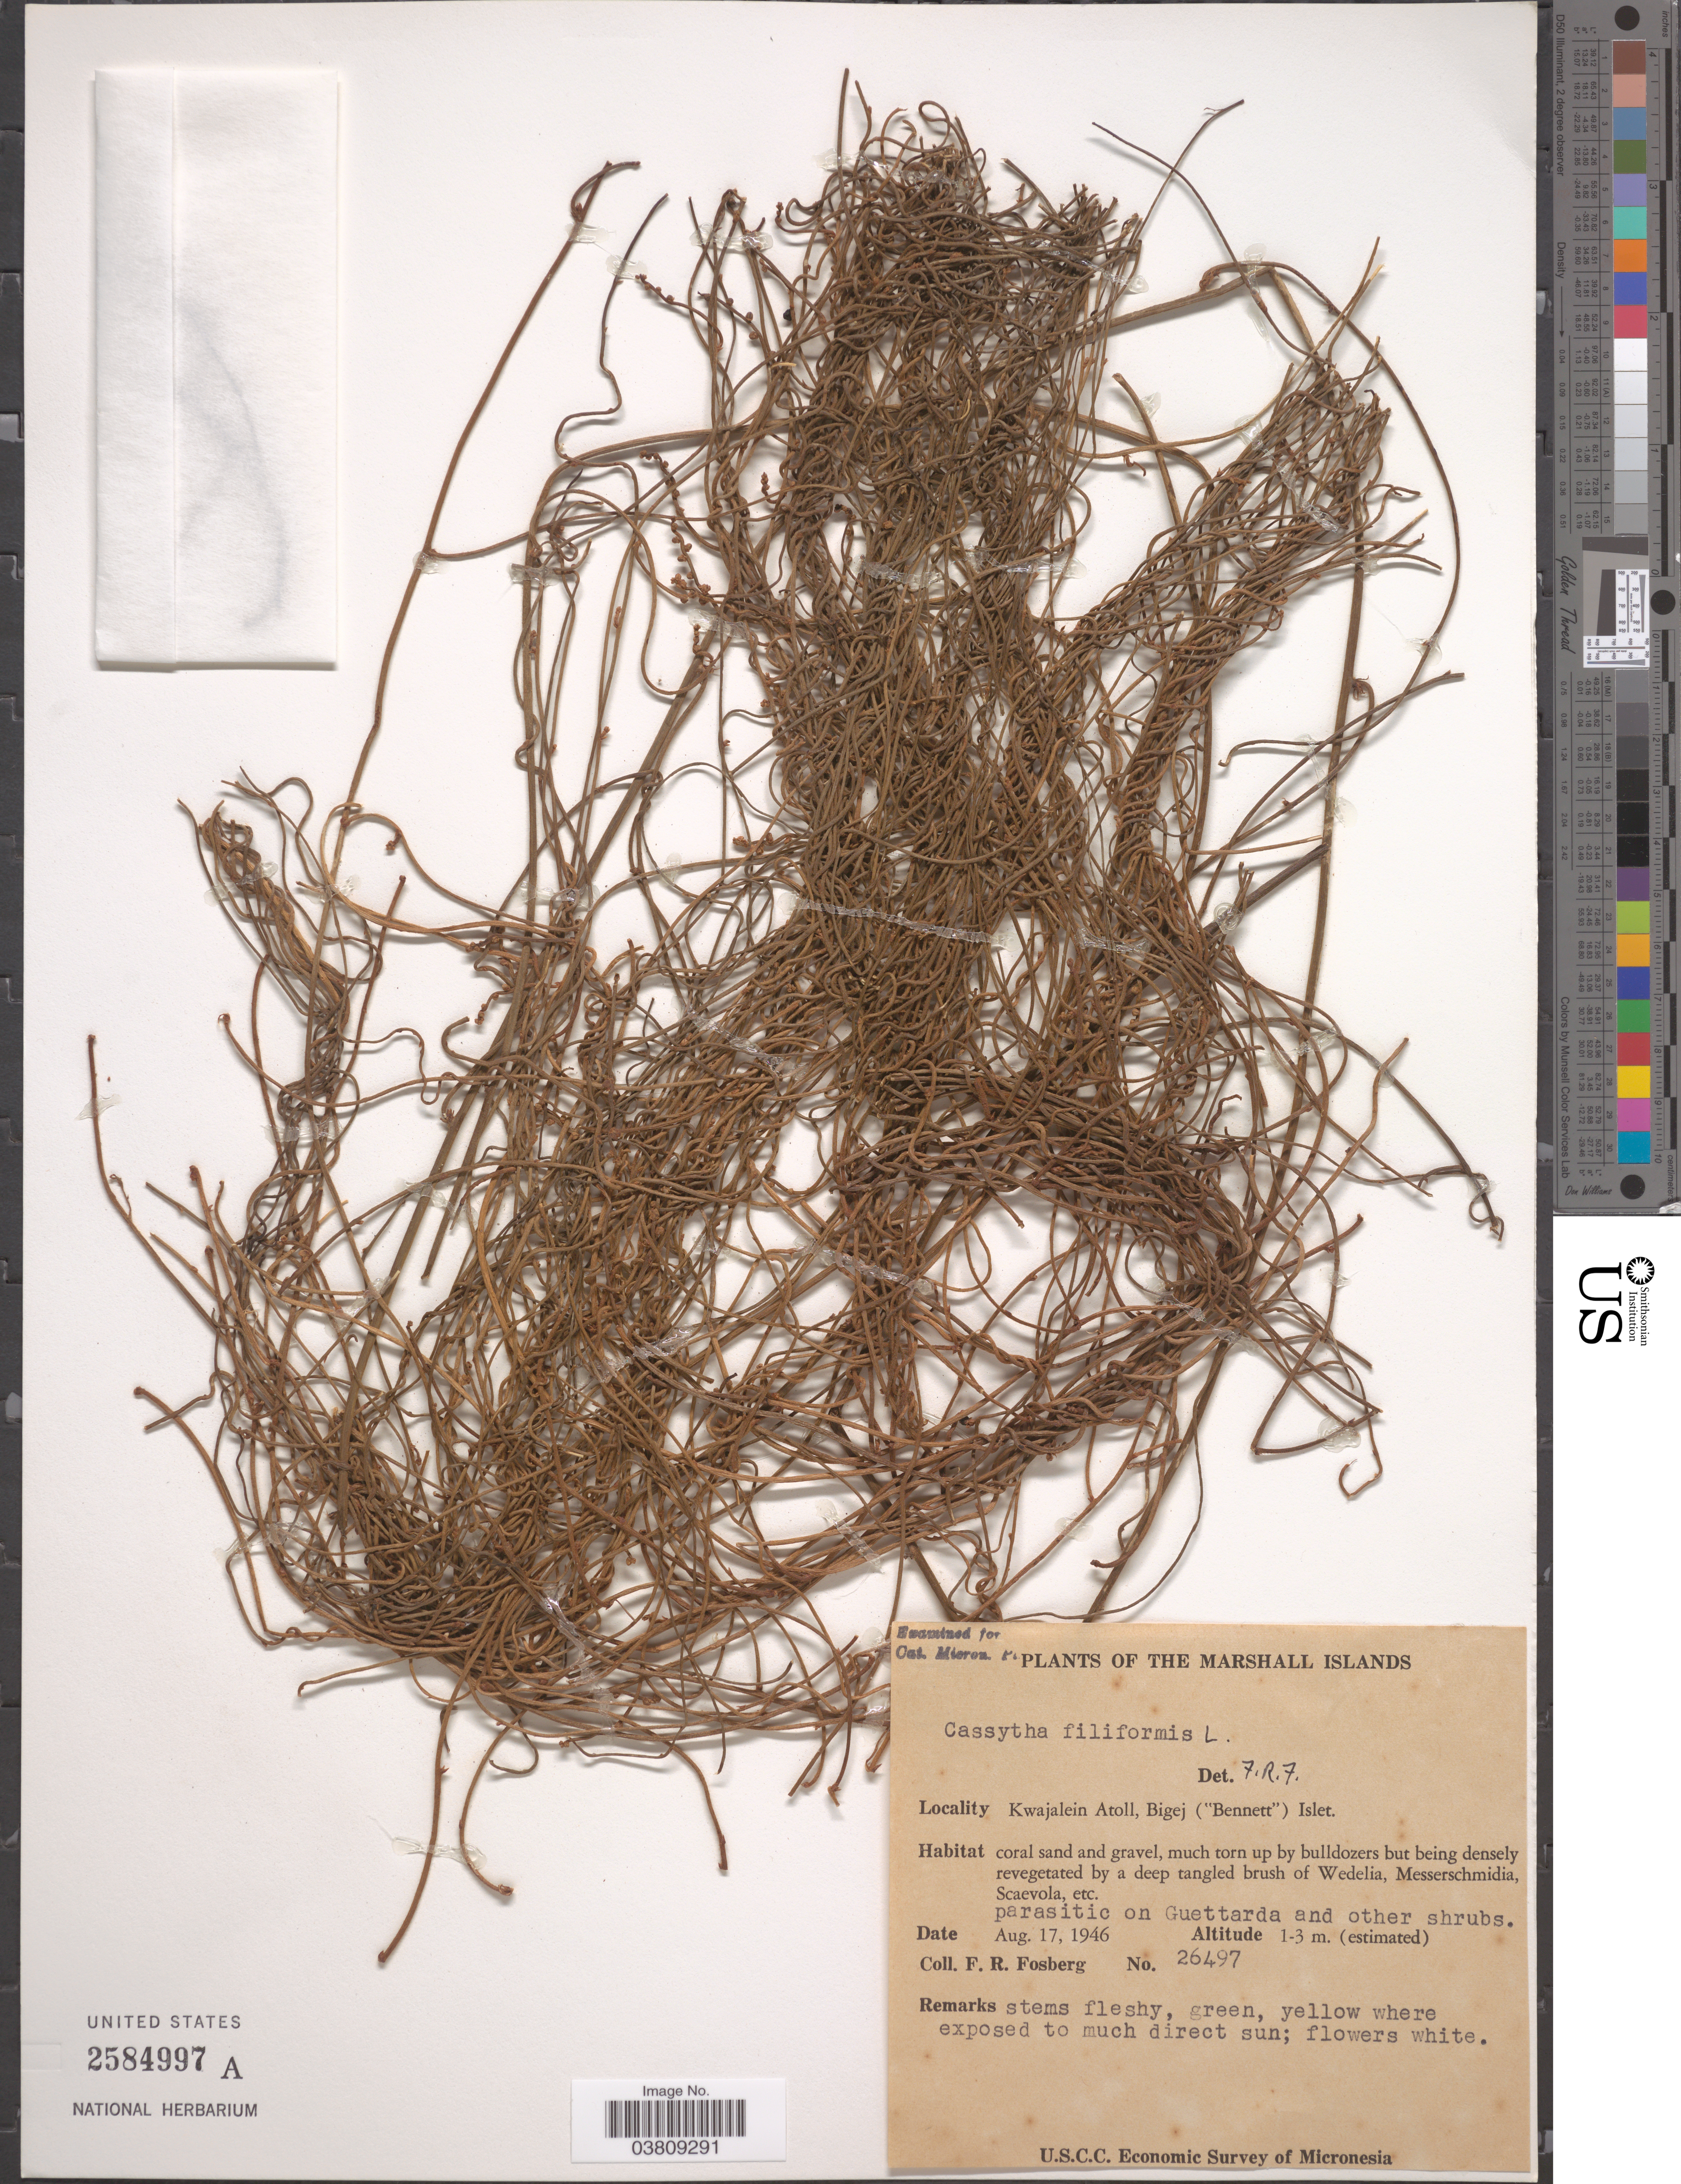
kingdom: Plantae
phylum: Tracheophyta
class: Magnoliopsida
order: Laurales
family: Lauraceae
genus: Cassytha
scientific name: Cassytha filiformis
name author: L.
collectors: F. R. Fosberg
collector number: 26497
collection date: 1946-08-17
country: Marshall Islands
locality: Kwajalein Atoll, Bigej ('Bennet') Islet.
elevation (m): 1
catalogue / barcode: US 2584997A